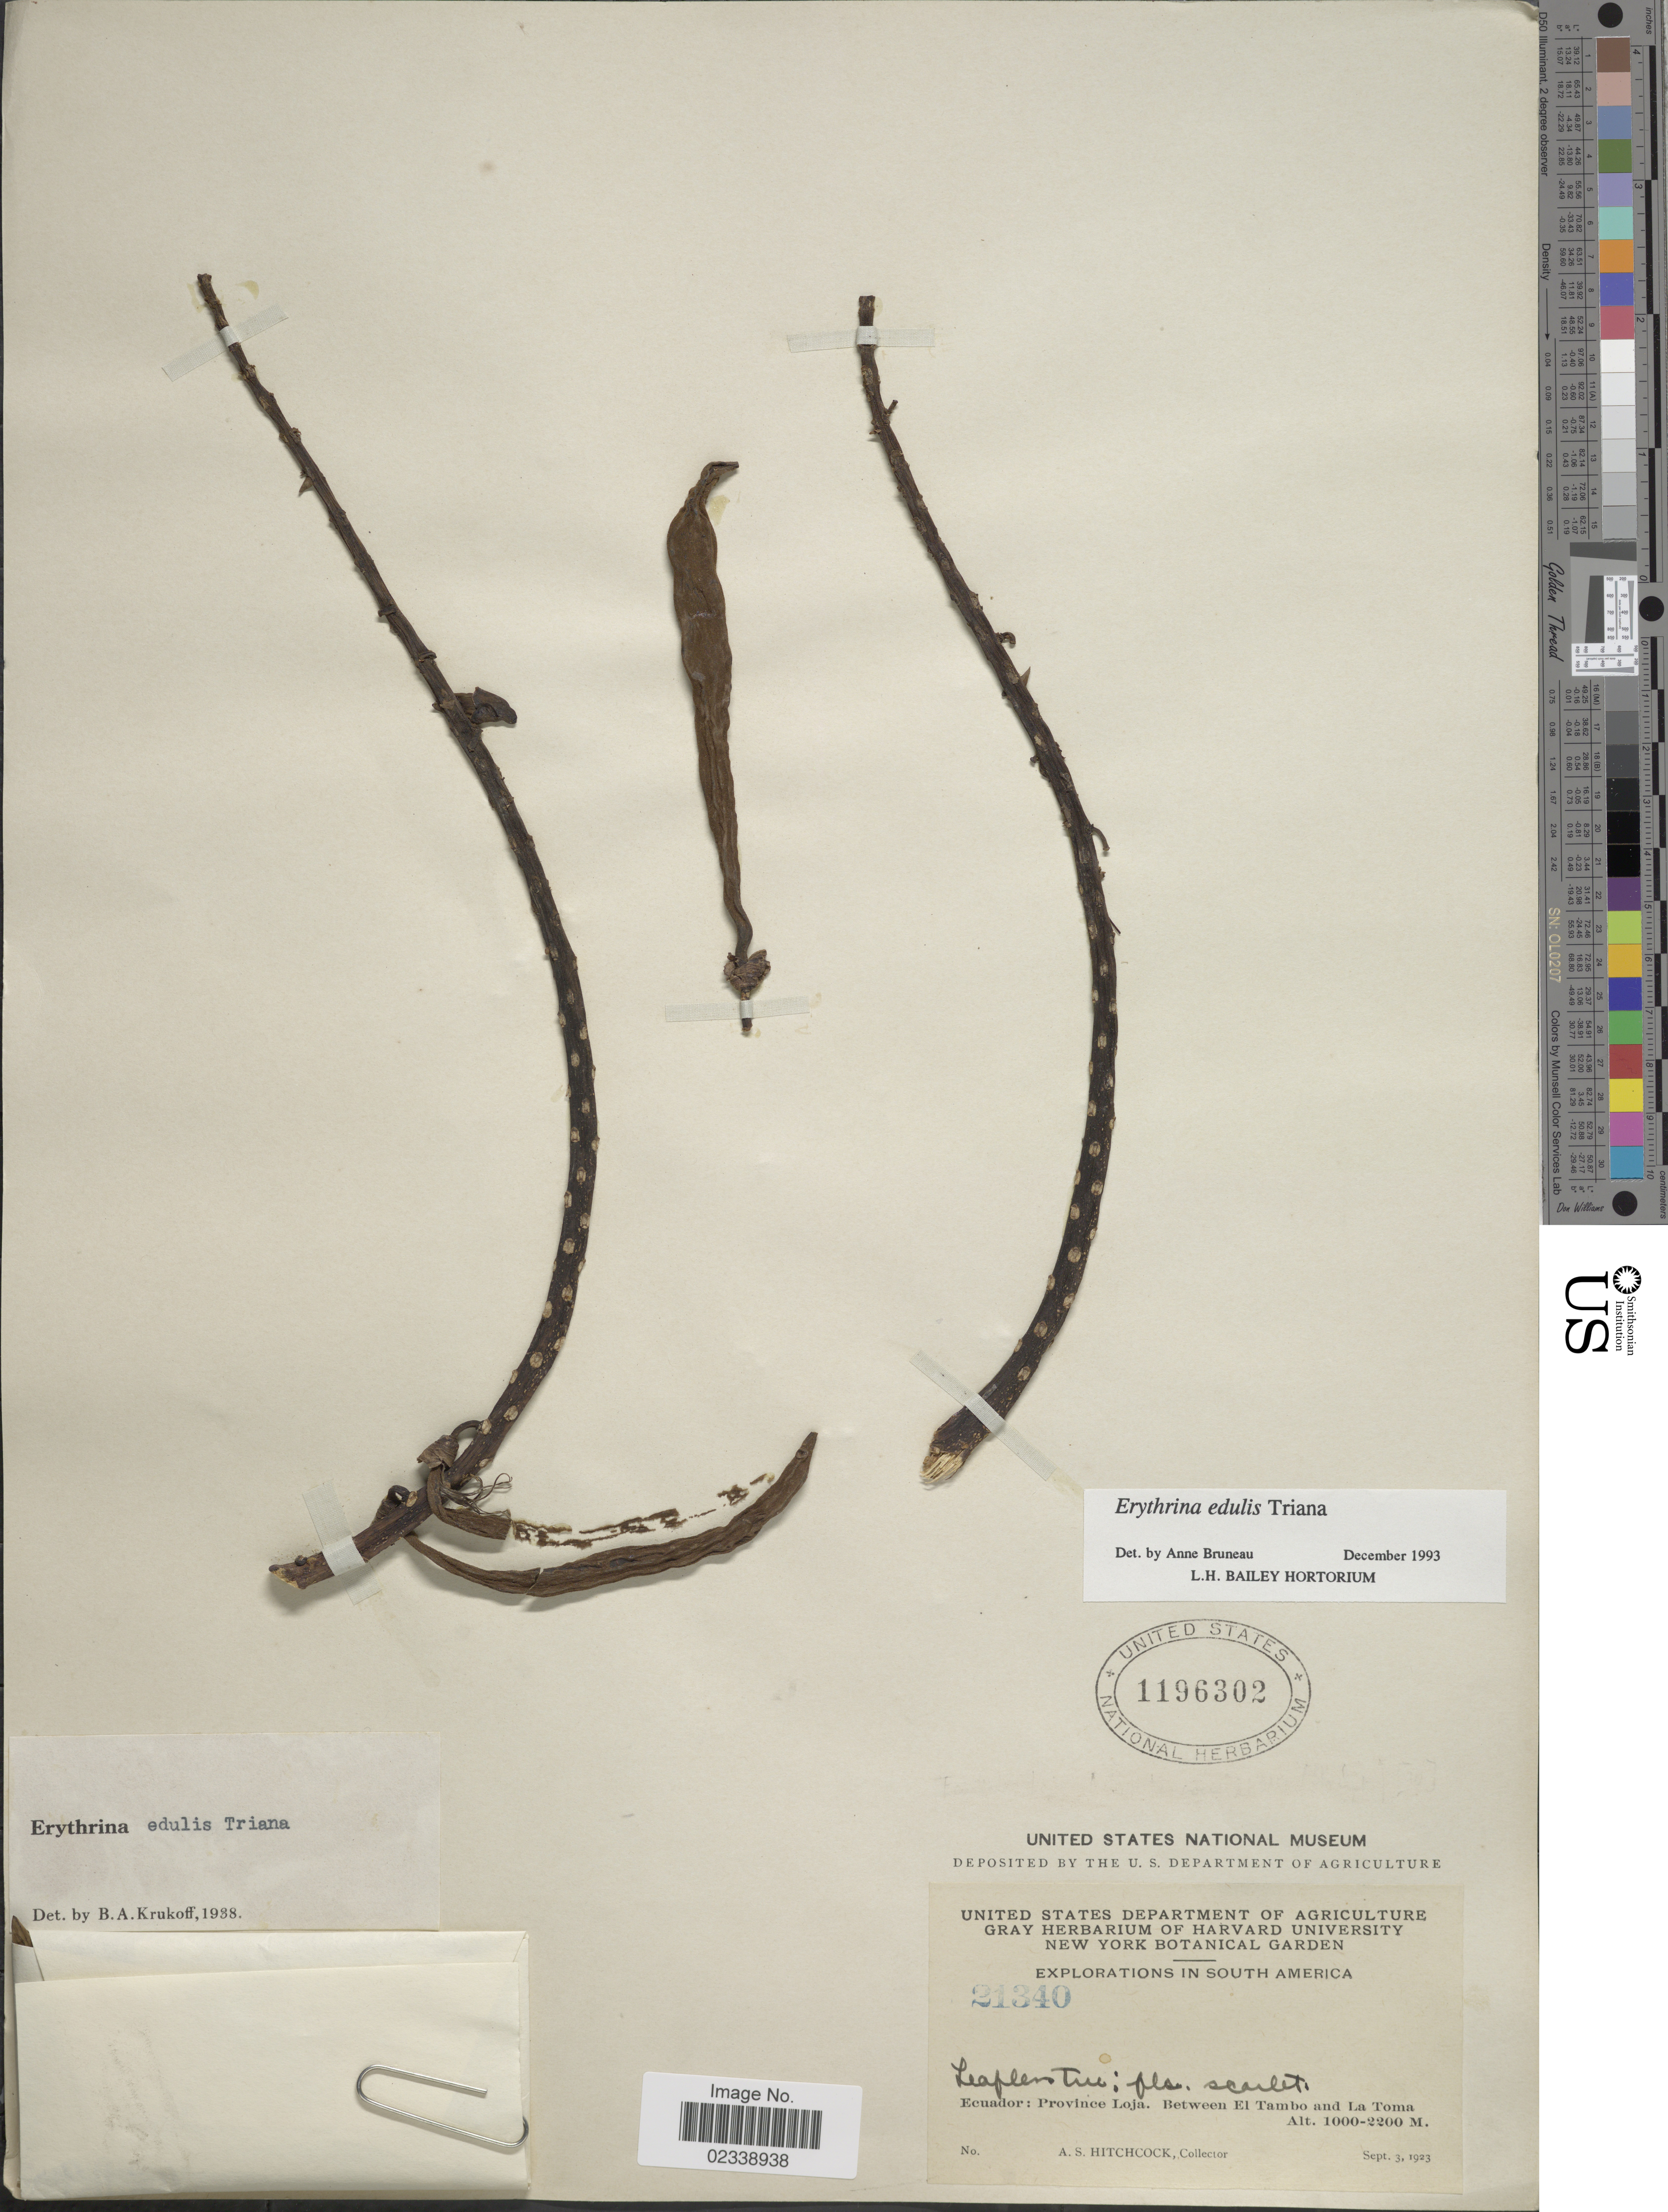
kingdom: Plantae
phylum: Tracheophyta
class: Magnoliopsida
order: Fabales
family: Fabaceae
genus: Erythrina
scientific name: Erythrina edulis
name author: Triana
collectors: A. S. Hitchcock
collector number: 21340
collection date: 1923-09-03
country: Ecuador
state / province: Loja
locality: Between El Tambo and La Toma.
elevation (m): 1000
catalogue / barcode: US 1196302